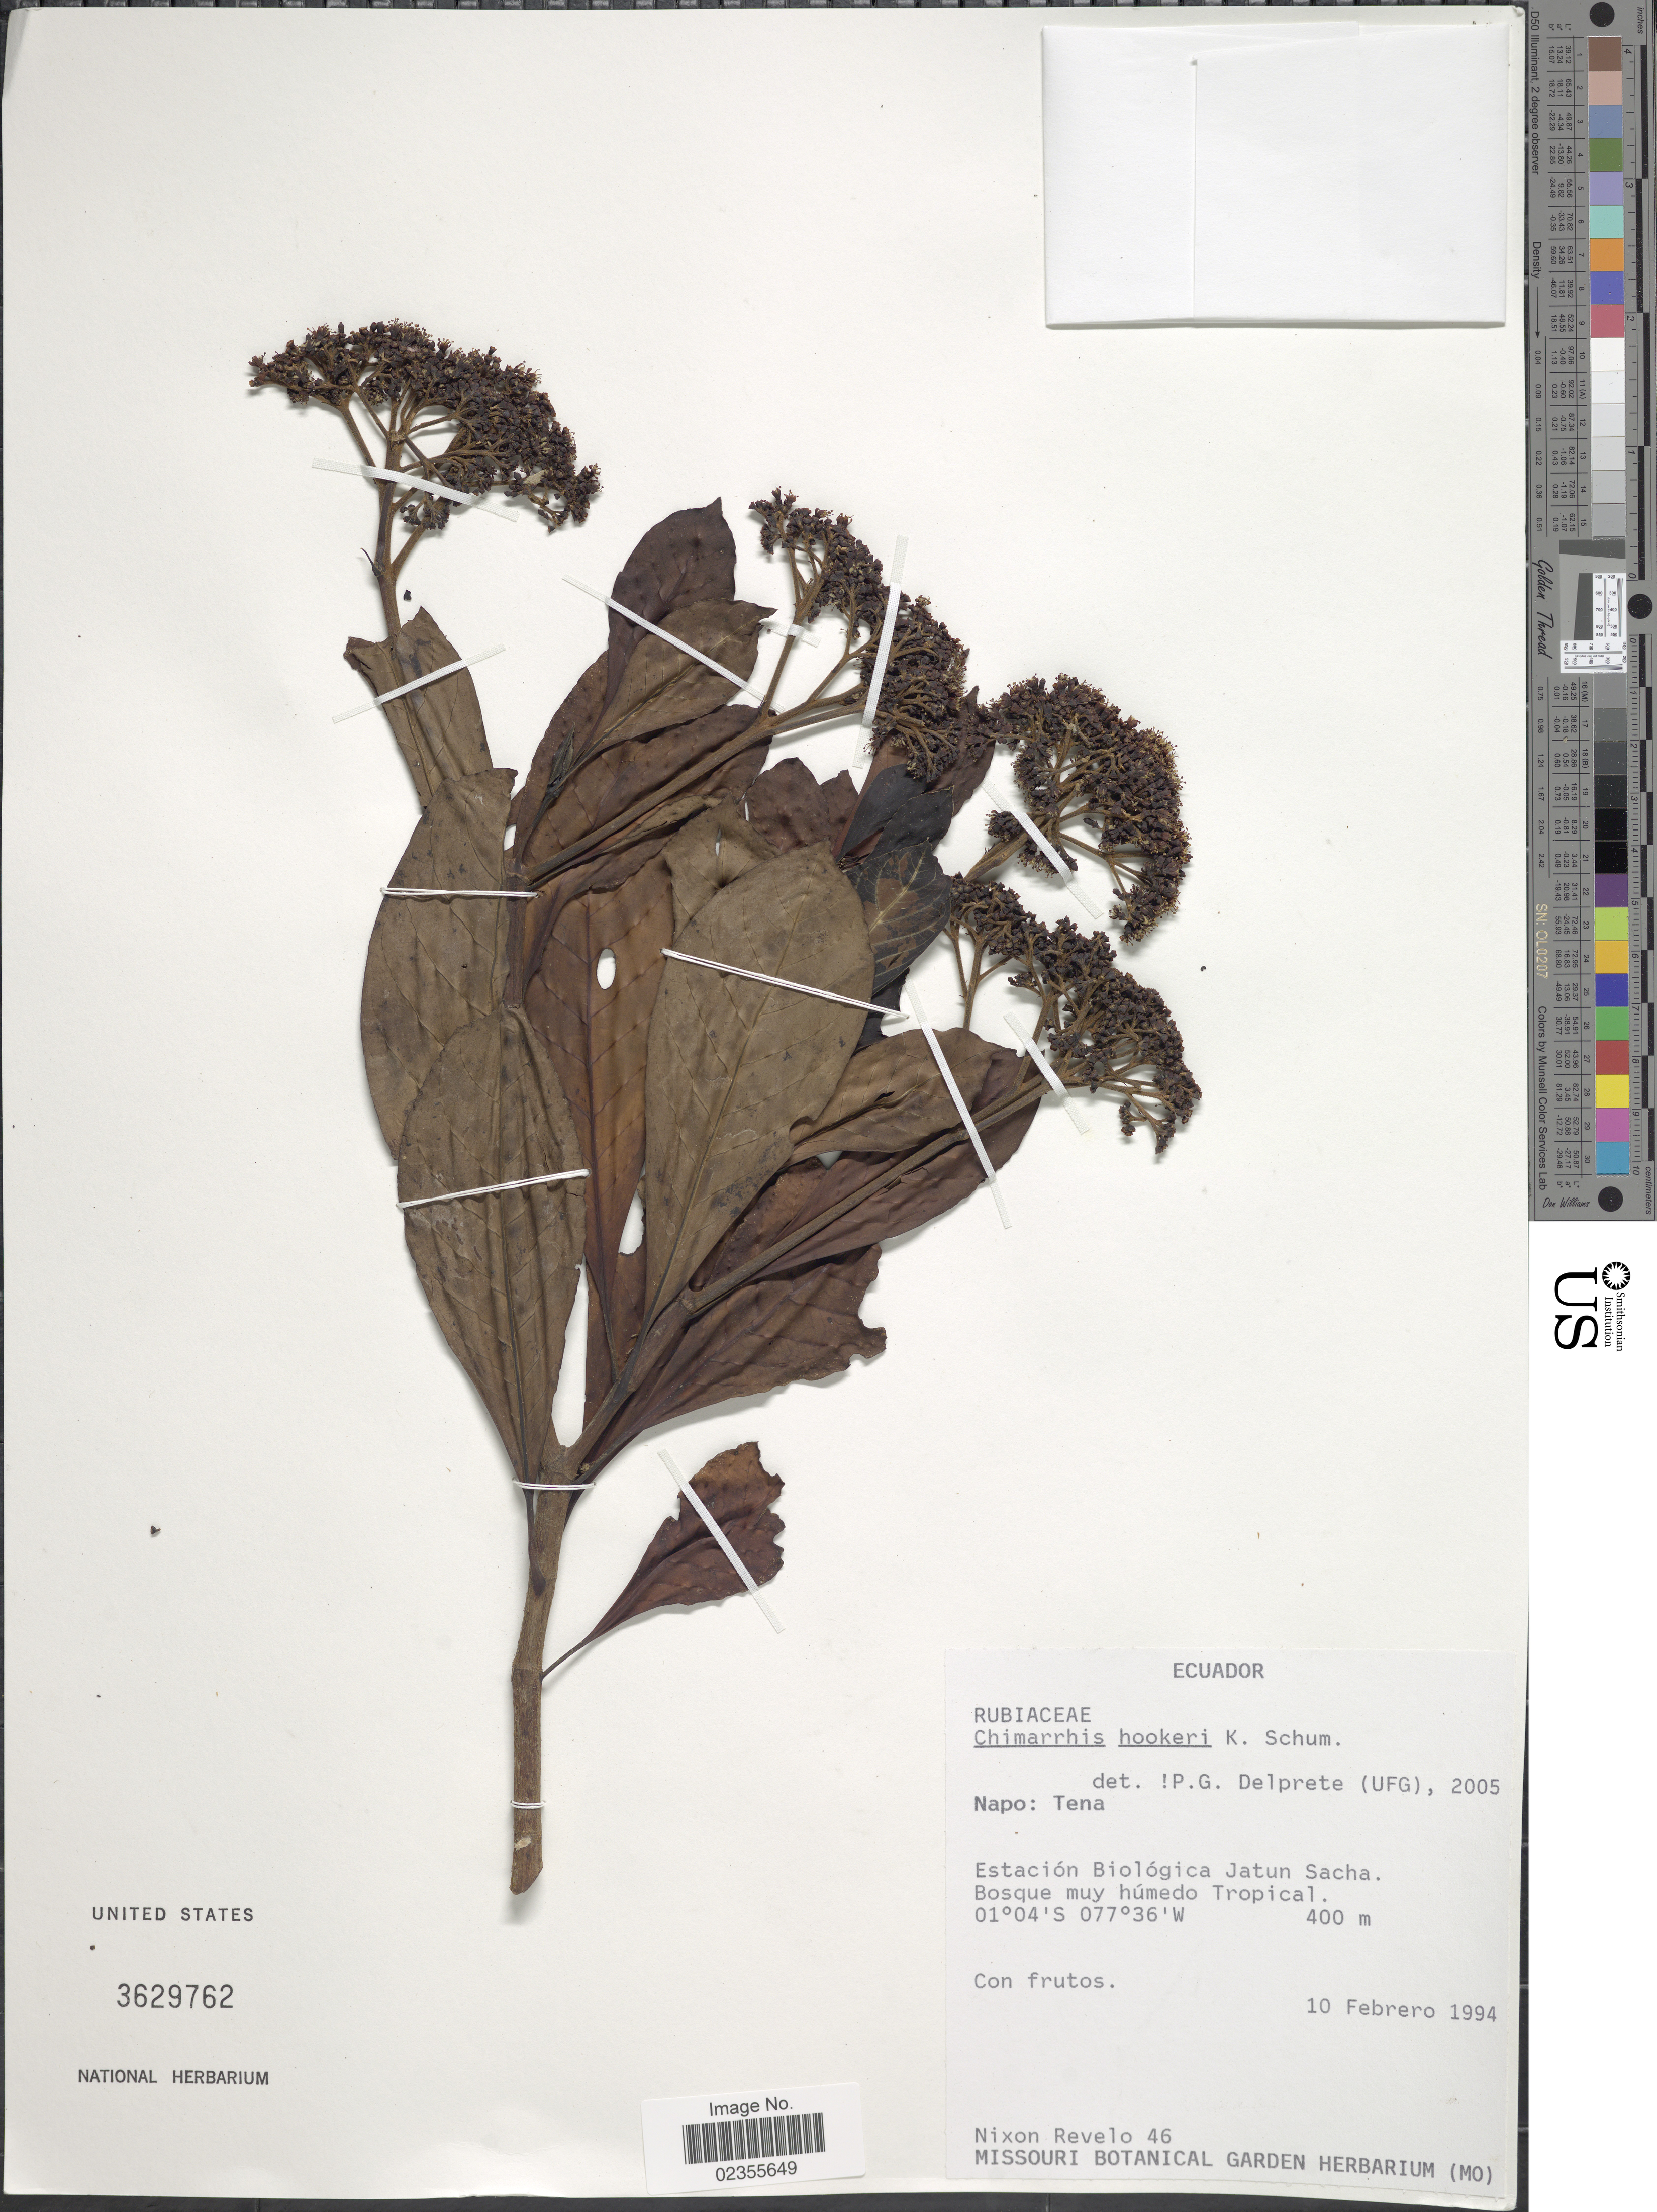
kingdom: Plantae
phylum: Tracheophyta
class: Magnoliopsida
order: Gentianales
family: Rubiaceae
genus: Chimarrhis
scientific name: Chimarrhis hookeri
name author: K. Schum.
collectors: N. Revelo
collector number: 46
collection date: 1994-02-10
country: Ecuador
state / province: Napo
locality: Tena. Estacion Biologica Jatun Sacha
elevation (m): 400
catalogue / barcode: US 3629762